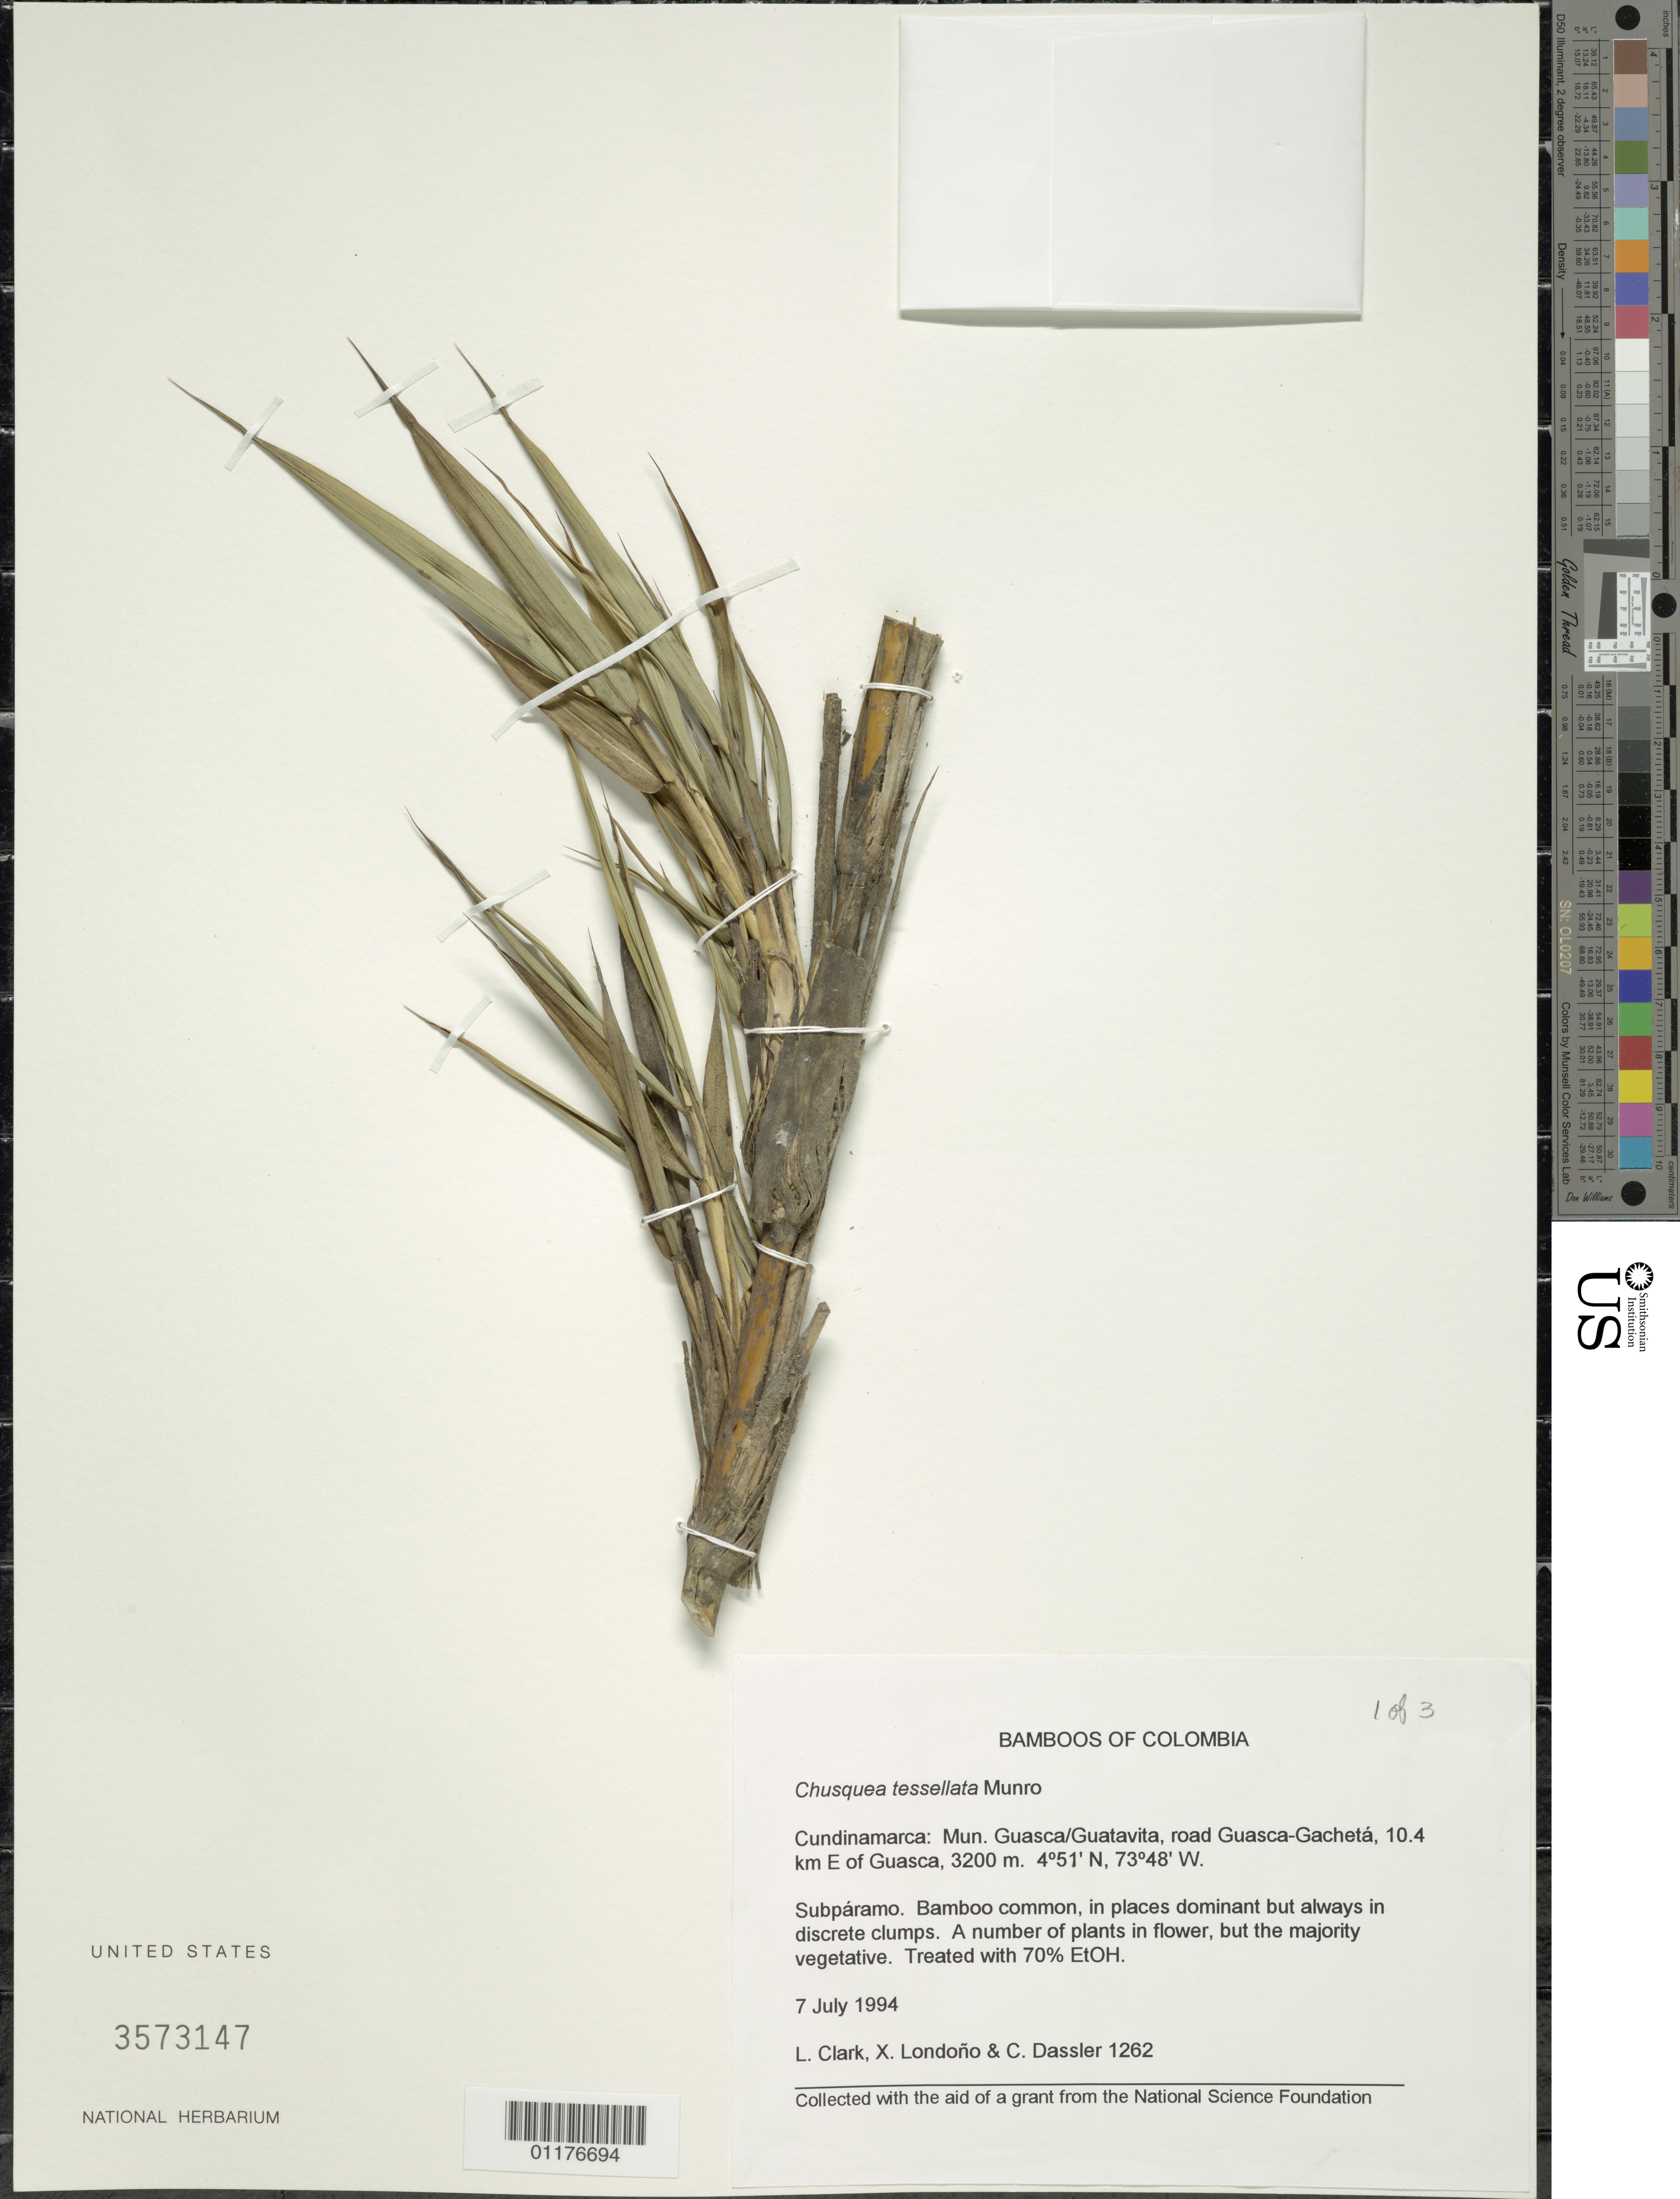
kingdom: Plantae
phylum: Tracheophyta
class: Liliopsida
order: Poales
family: Poaceae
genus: Chusquea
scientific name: Chusquea tessellata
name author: Munro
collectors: L. G. Clark, X. Londoño & C. Dassler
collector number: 1262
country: Colombia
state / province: Cundinamarca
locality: Guasca/Guatavita, road Guasca-Gacheta, E of Guasca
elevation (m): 3200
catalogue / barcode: US 3573147